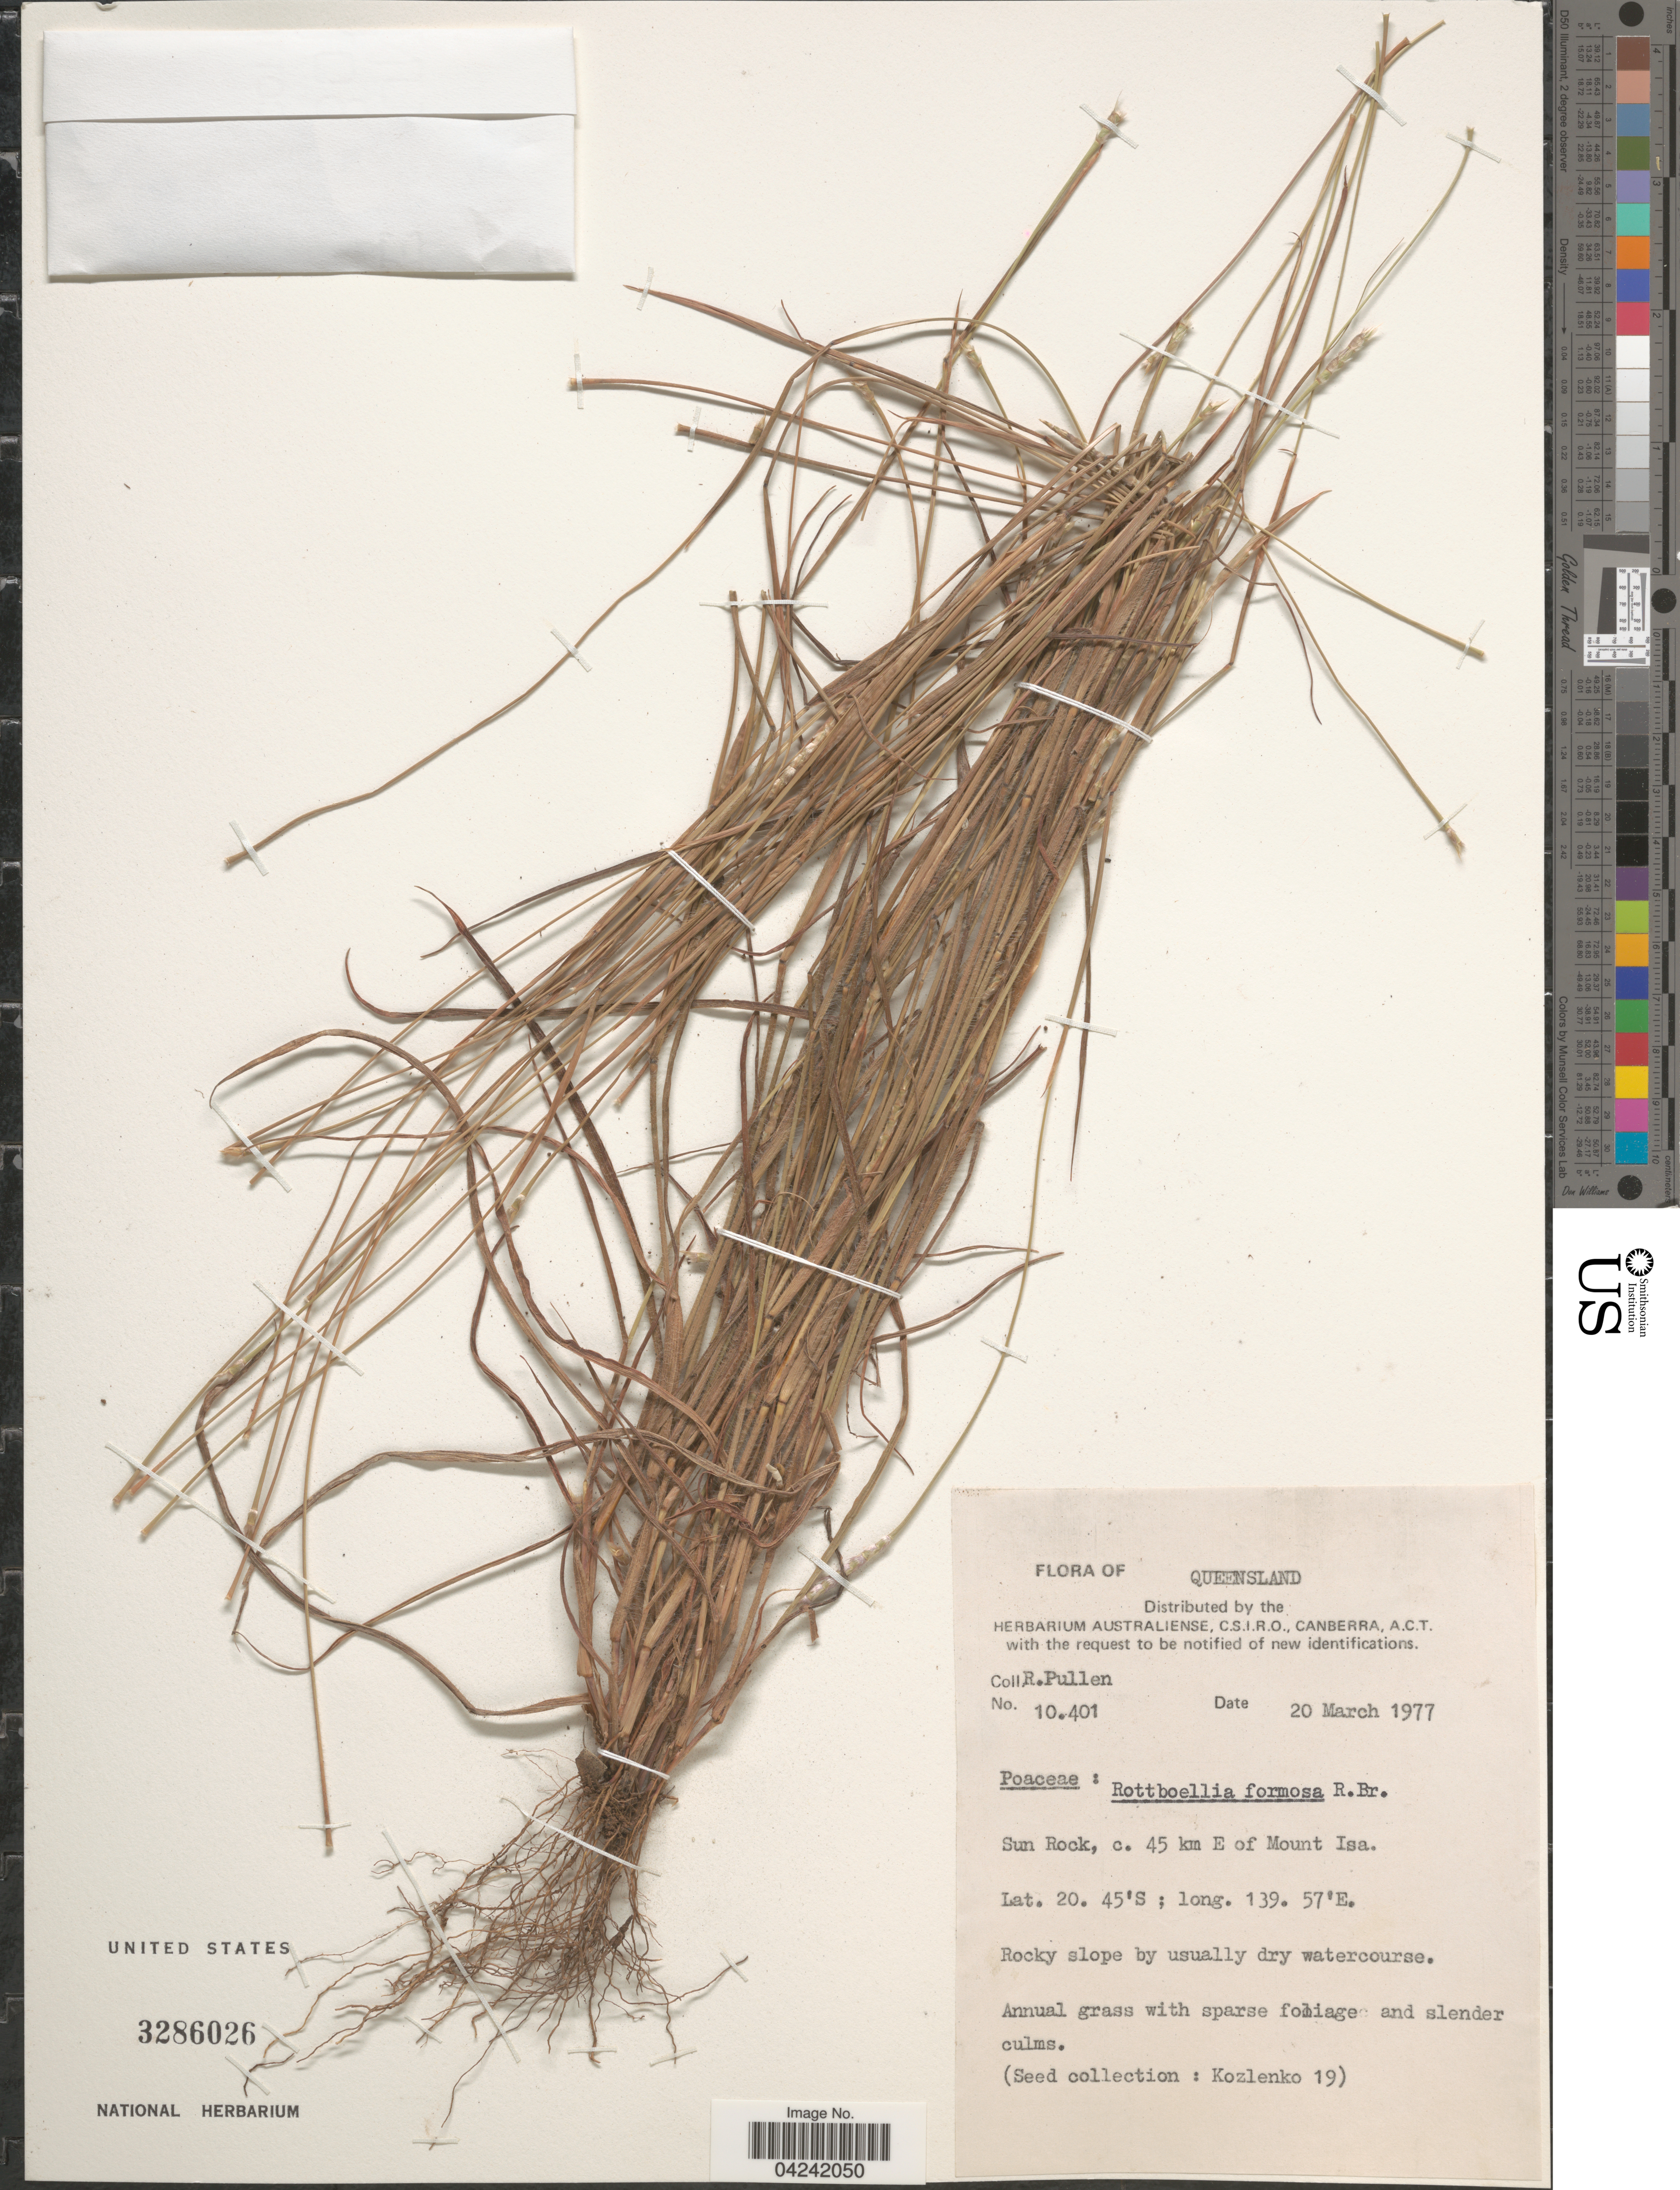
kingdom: Plantae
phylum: Tracheophyta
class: Liliopsida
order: Poales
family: Poaceae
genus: Mnesithea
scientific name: Mnesithea formosa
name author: (R. Br.) de Koning & Sosef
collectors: R. Pullen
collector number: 10401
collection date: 1977-03-20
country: Australia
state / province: Queensland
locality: Sun Rock, c. 45 km E of Mount Isa.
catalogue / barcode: US 3286026